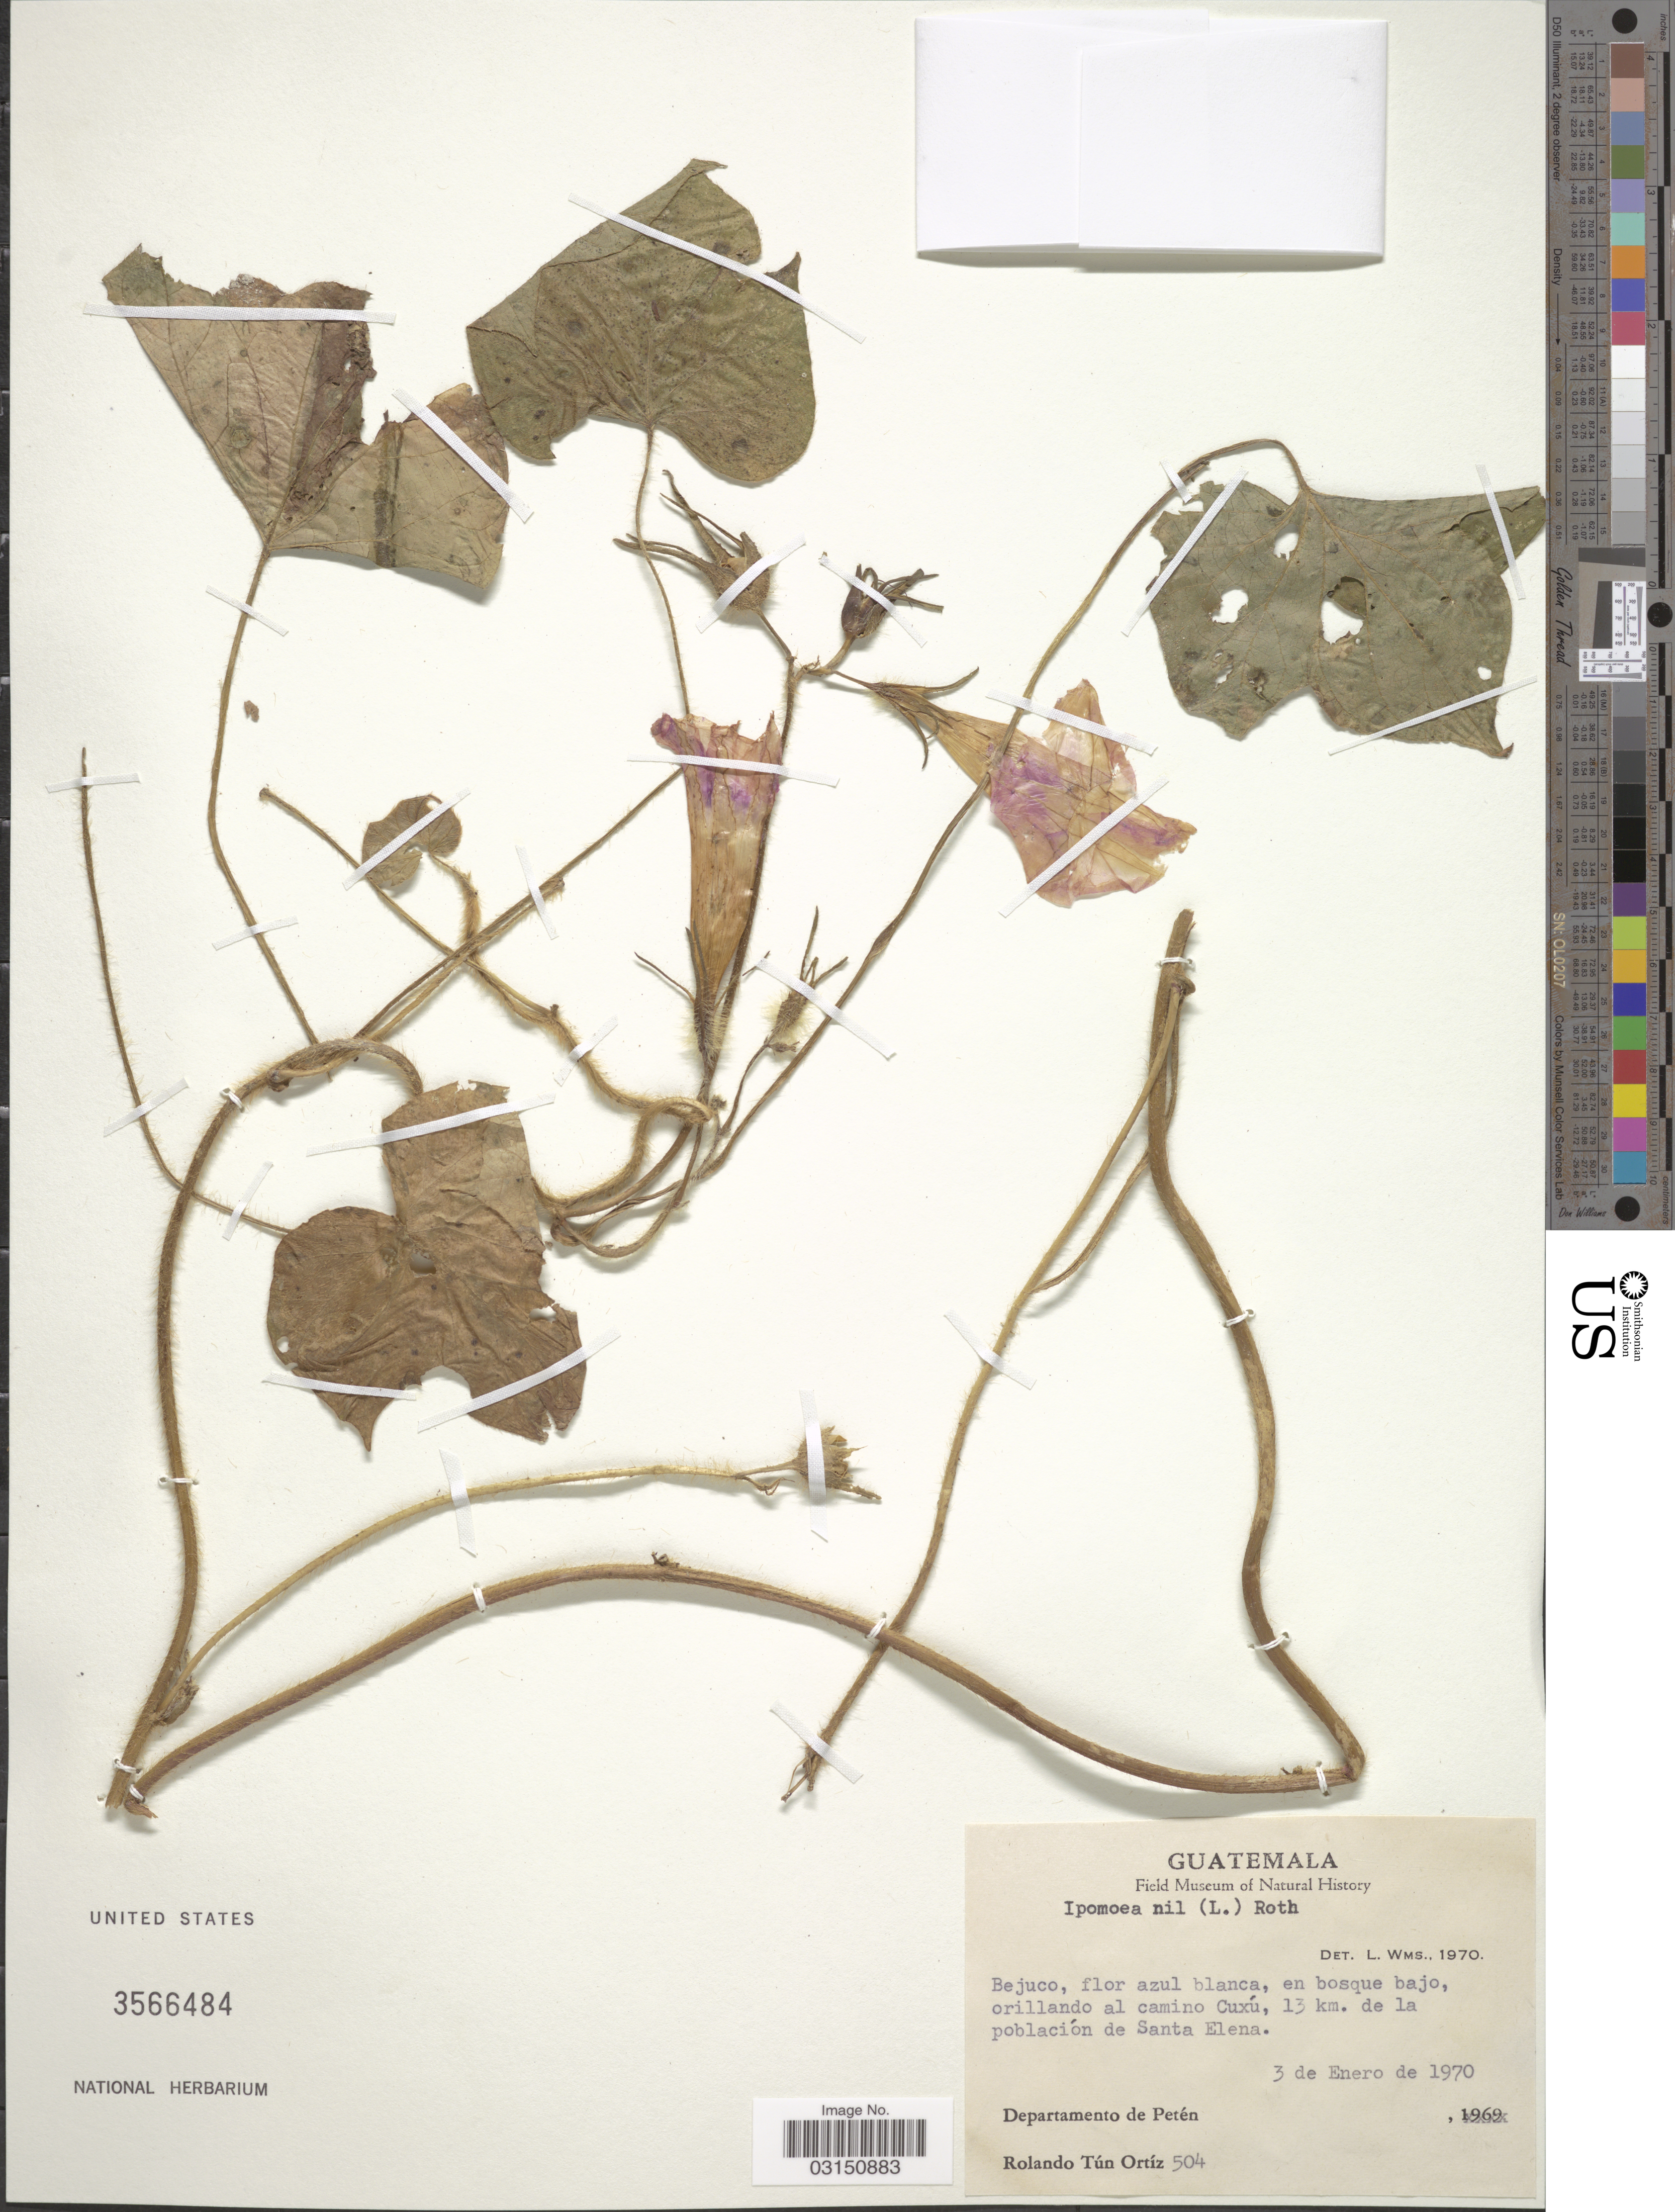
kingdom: Plantae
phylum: Tracheophyta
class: Magnoliopsida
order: Solanales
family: Convolvulaceae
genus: Ipomoea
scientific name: Ipomoea nil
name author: (L.) Roth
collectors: R. T. Ortíz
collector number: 504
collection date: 1970-01-03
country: Guatemala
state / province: El Petén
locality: Orillando al camino Cuxú, 13 km. de la población de Santa Elena. Departamento de Petén.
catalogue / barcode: US 3566484